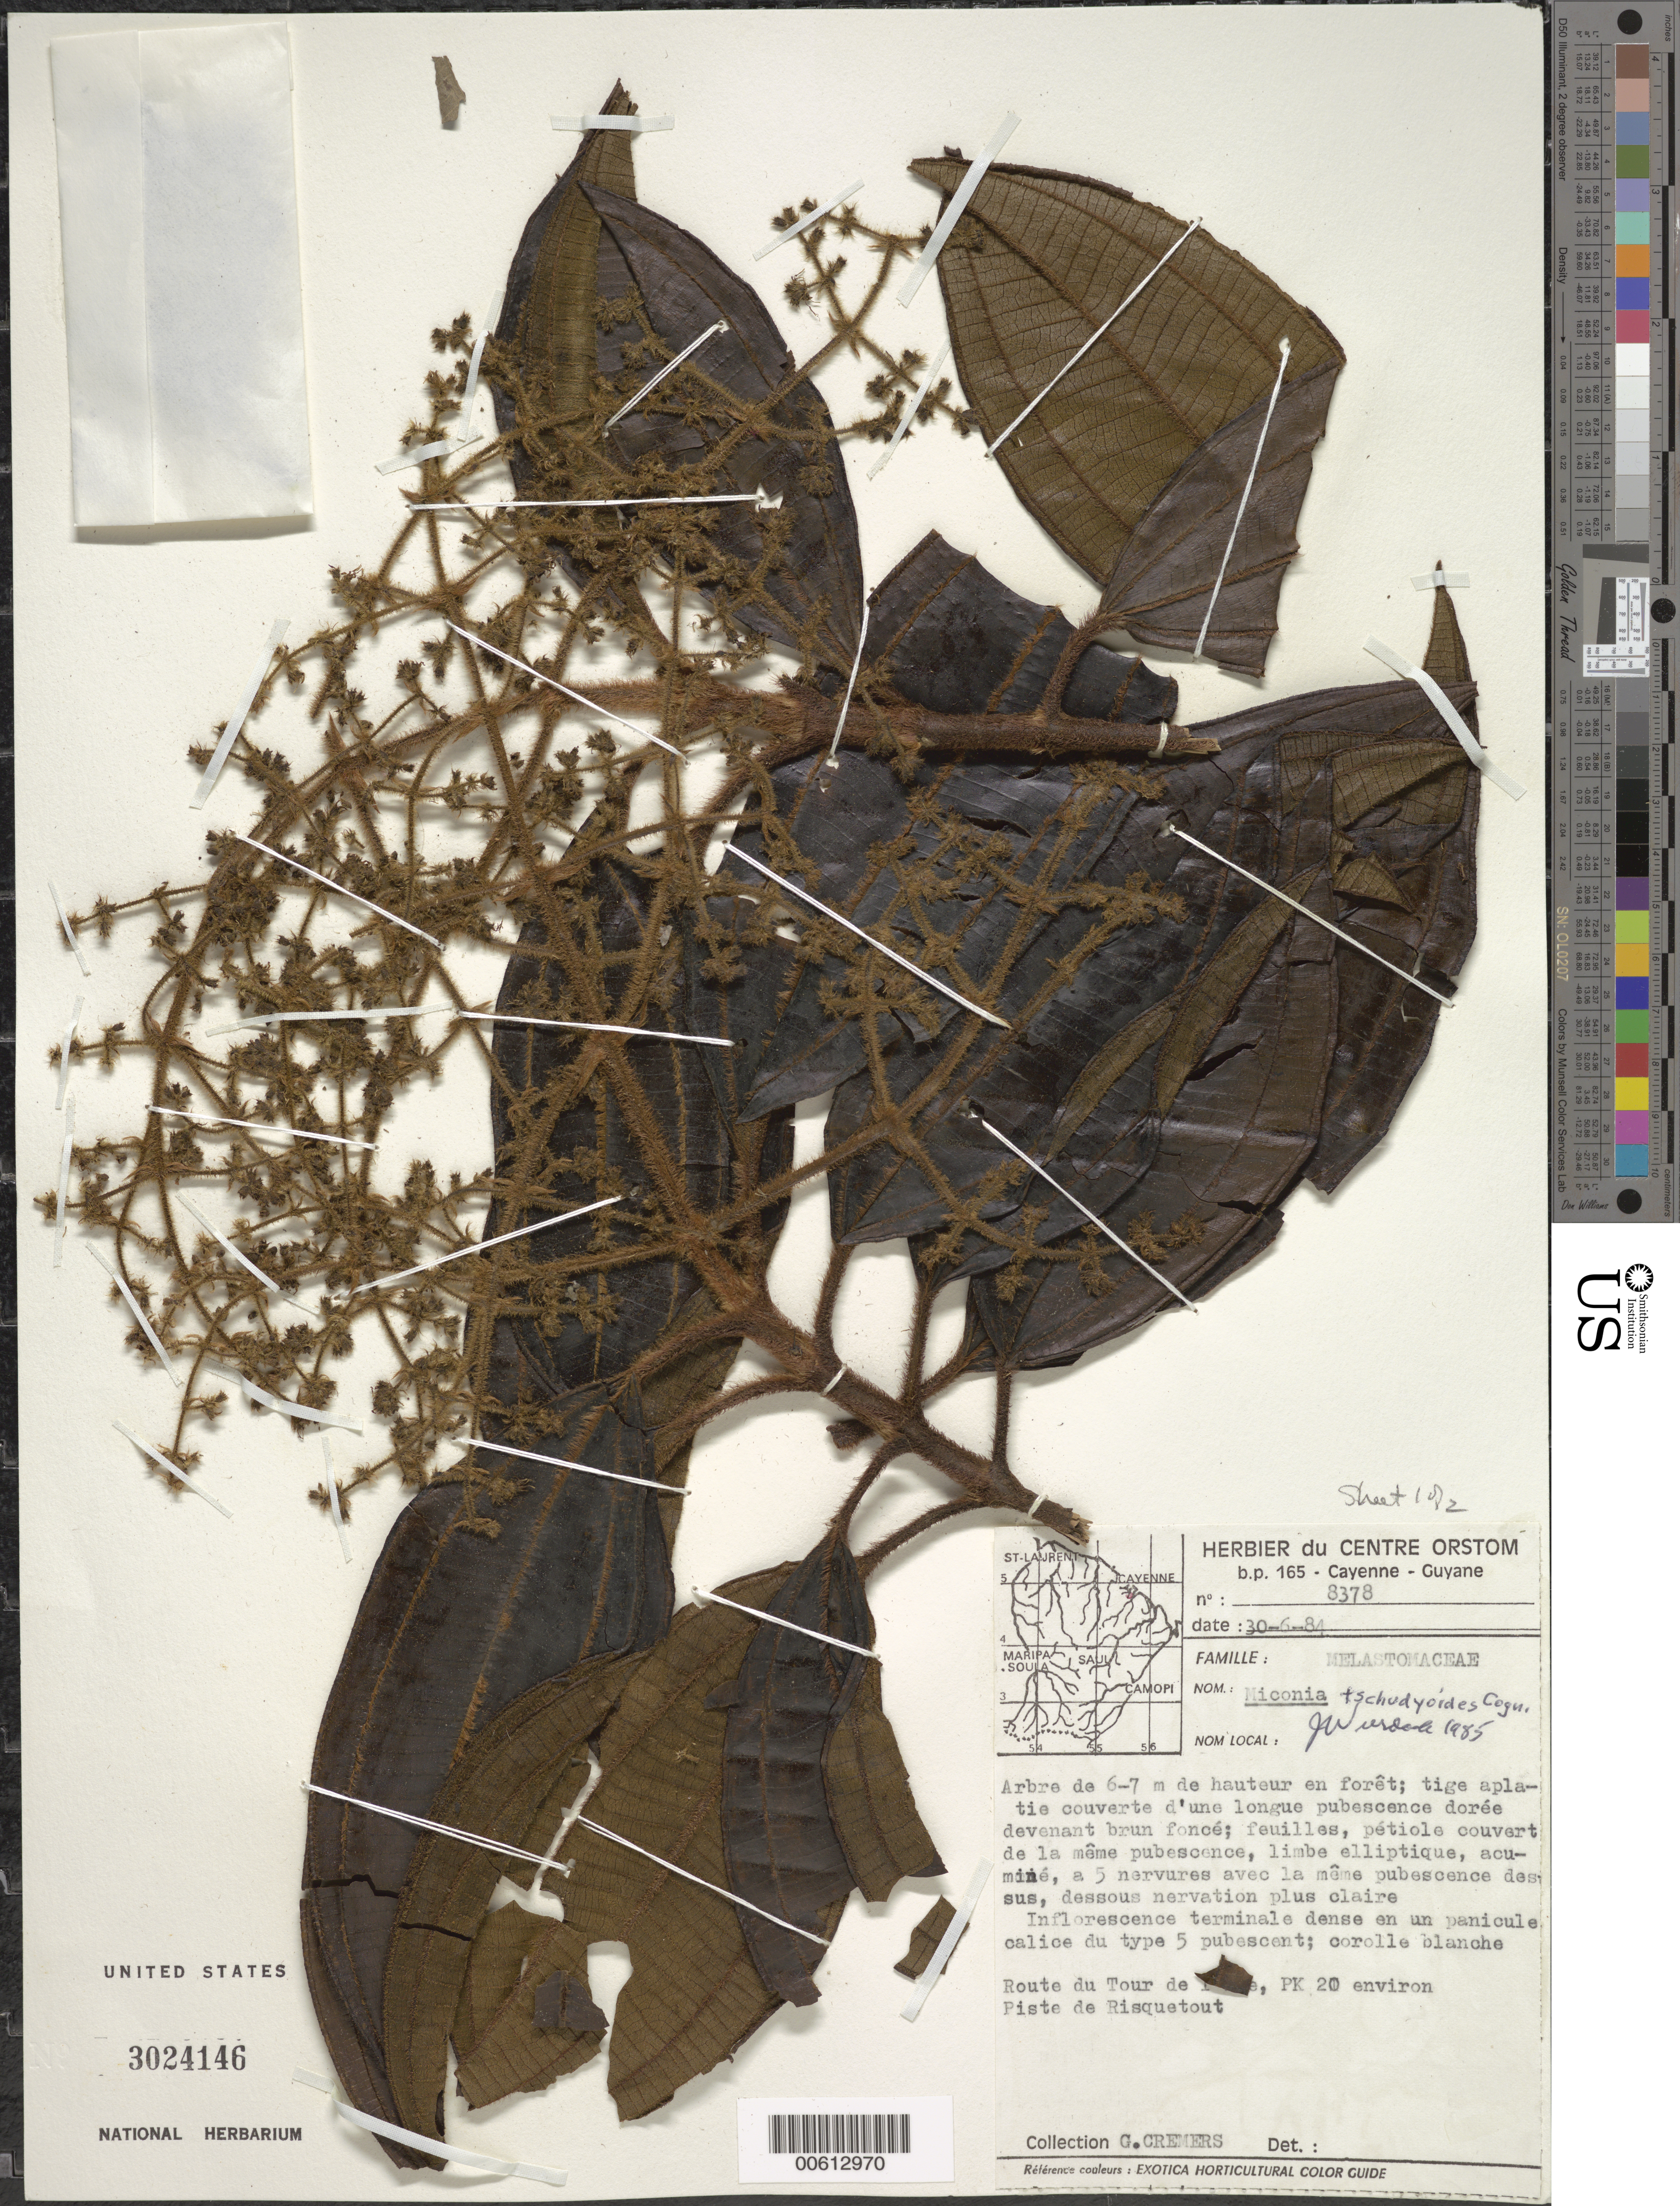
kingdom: Plantae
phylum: Tracheophyta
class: Magnoliopsida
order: Myrtales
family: Melastomataceae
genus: Miconia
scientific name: Miconia tschudyoides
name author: Cogn.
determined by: Wurdack, John J., (US), US (UNITED STATES)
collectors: G. Cremers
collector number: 8378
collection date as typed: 30-Jun-84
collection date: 1984-06-30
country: French Guiana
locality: Piste de Risquetout, route tour de l'Ile, PK 20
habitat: Forest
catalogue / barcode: US 3024146